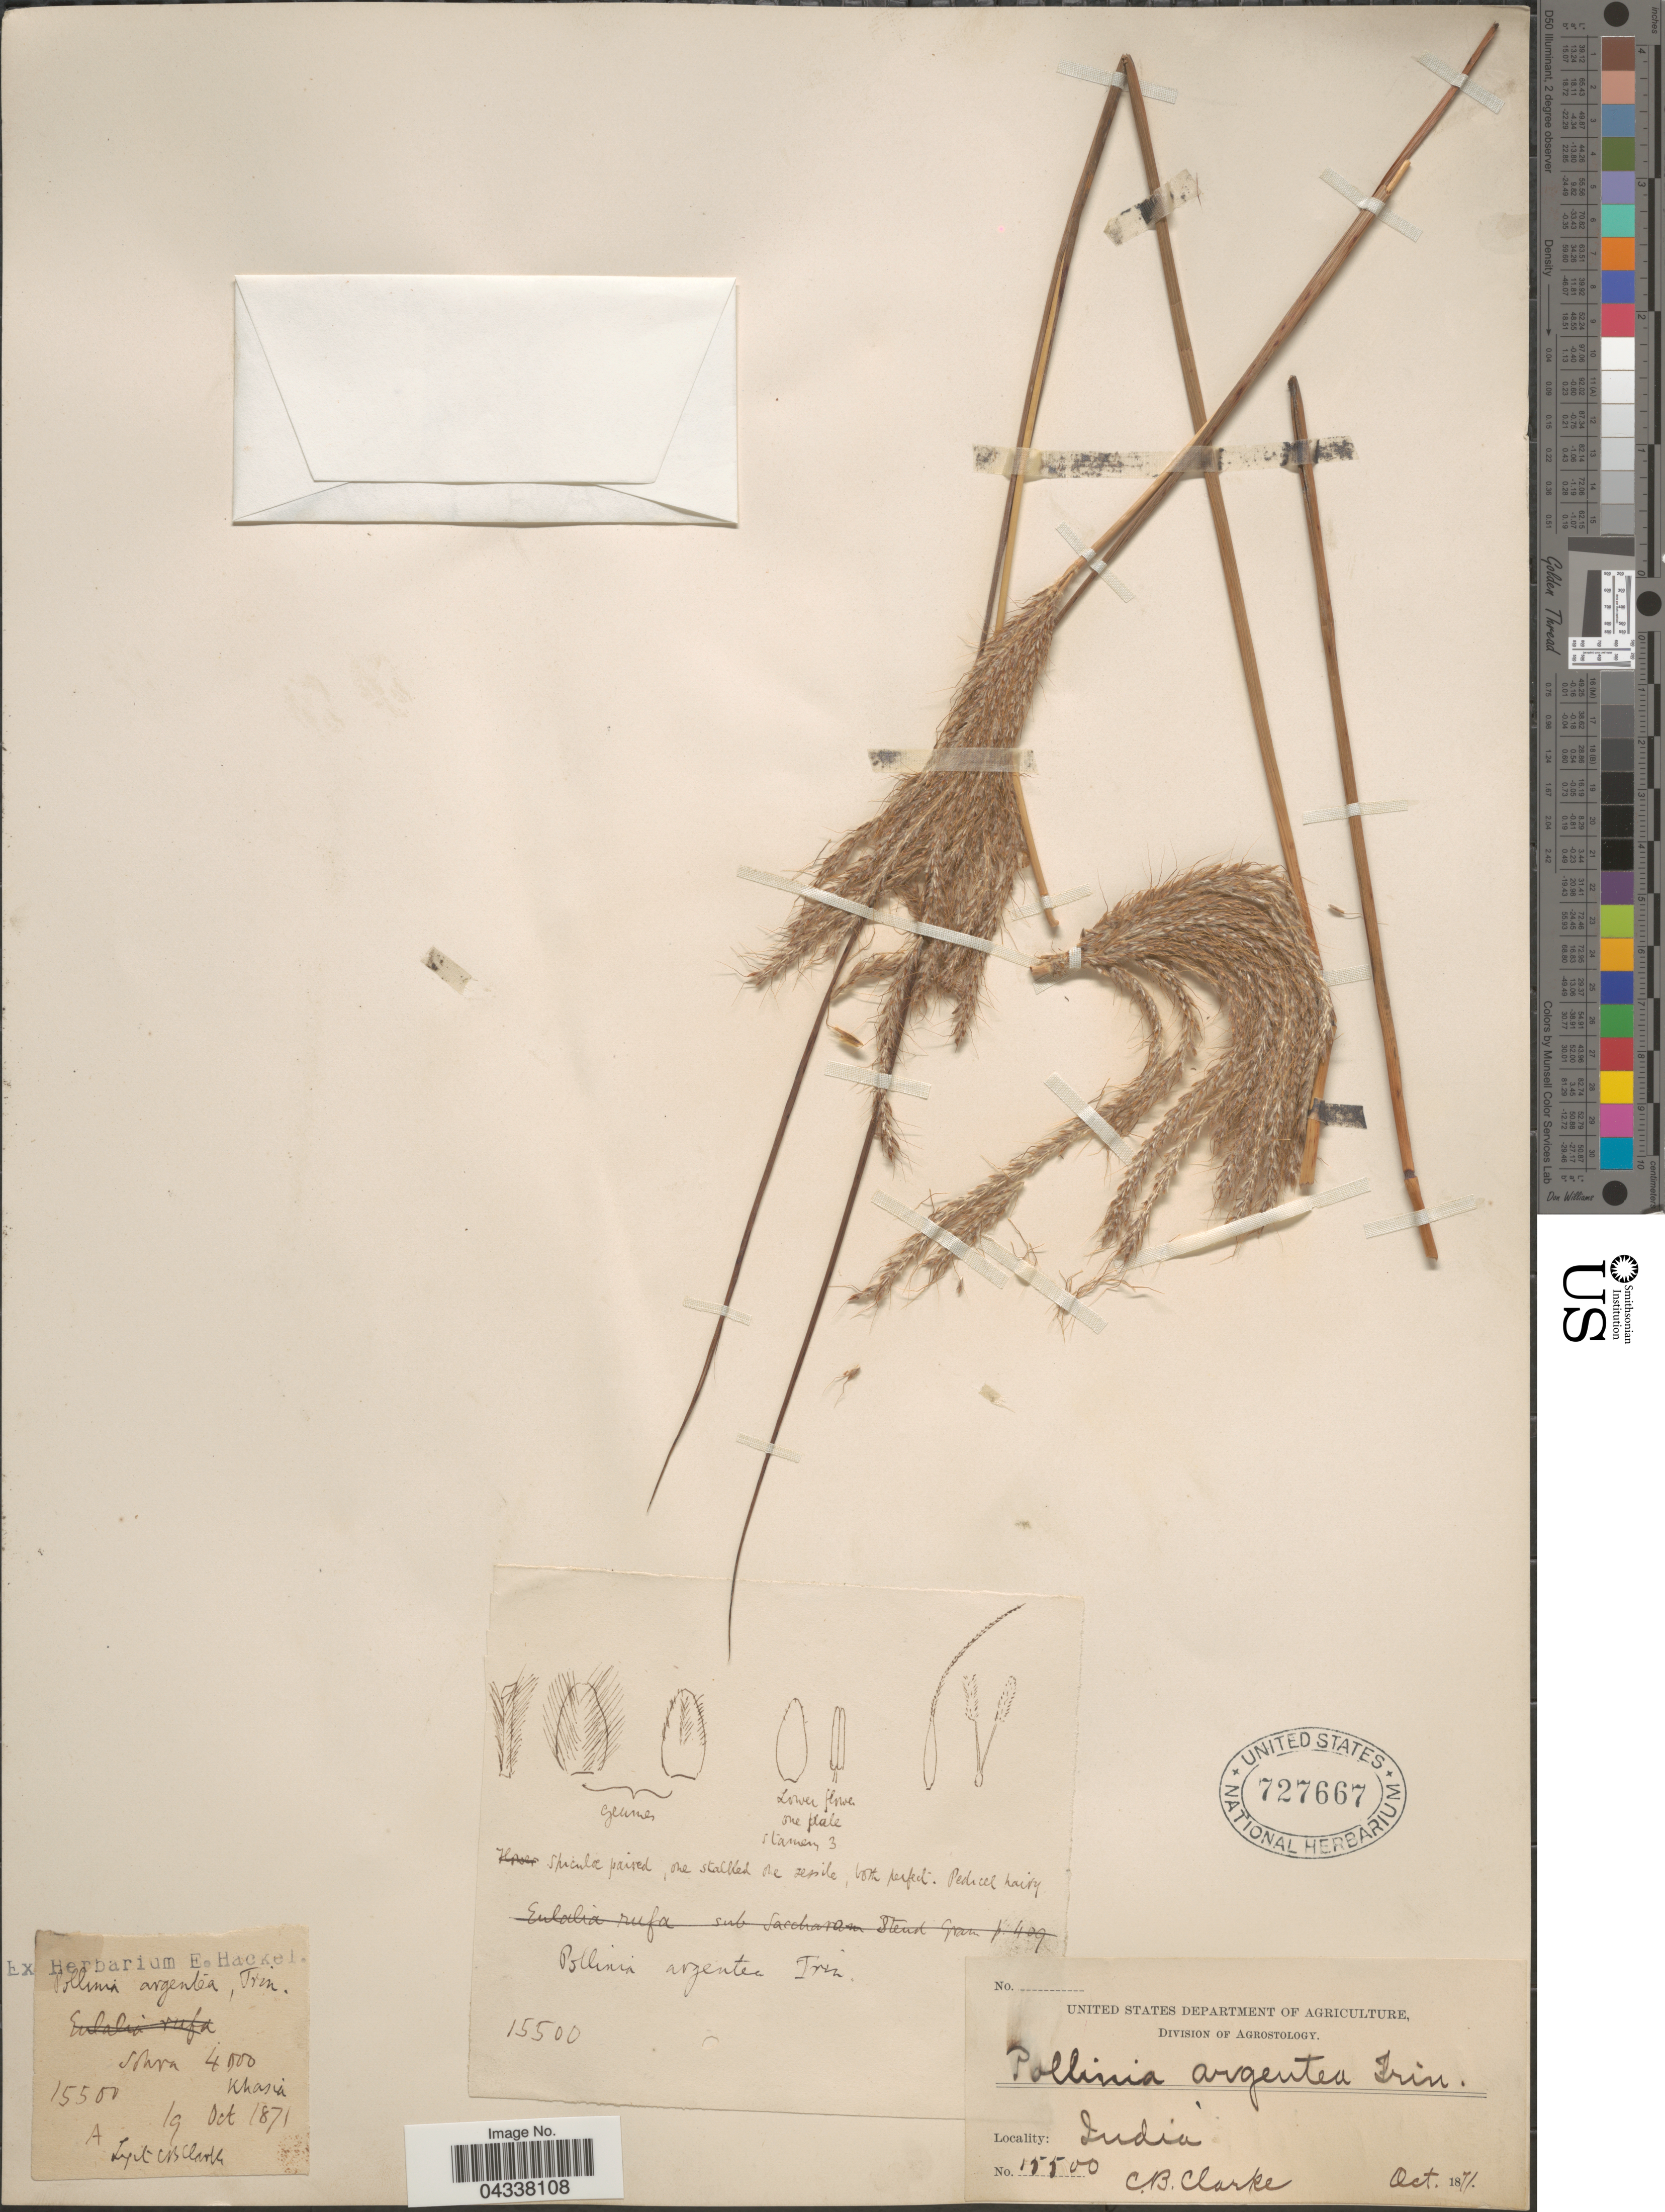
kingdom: Plantae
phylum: Tracheophyta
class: Liliopsida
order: Poales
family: Poaceae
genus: Pseudopogonatherum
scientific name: Pseudopogonatherum trispicatum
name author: (Schult.) Ohwi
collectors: C. B. Clarke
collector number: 15500A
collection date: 1871-10-19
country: India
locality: Sohra. Khasia.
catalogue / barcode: US 727667